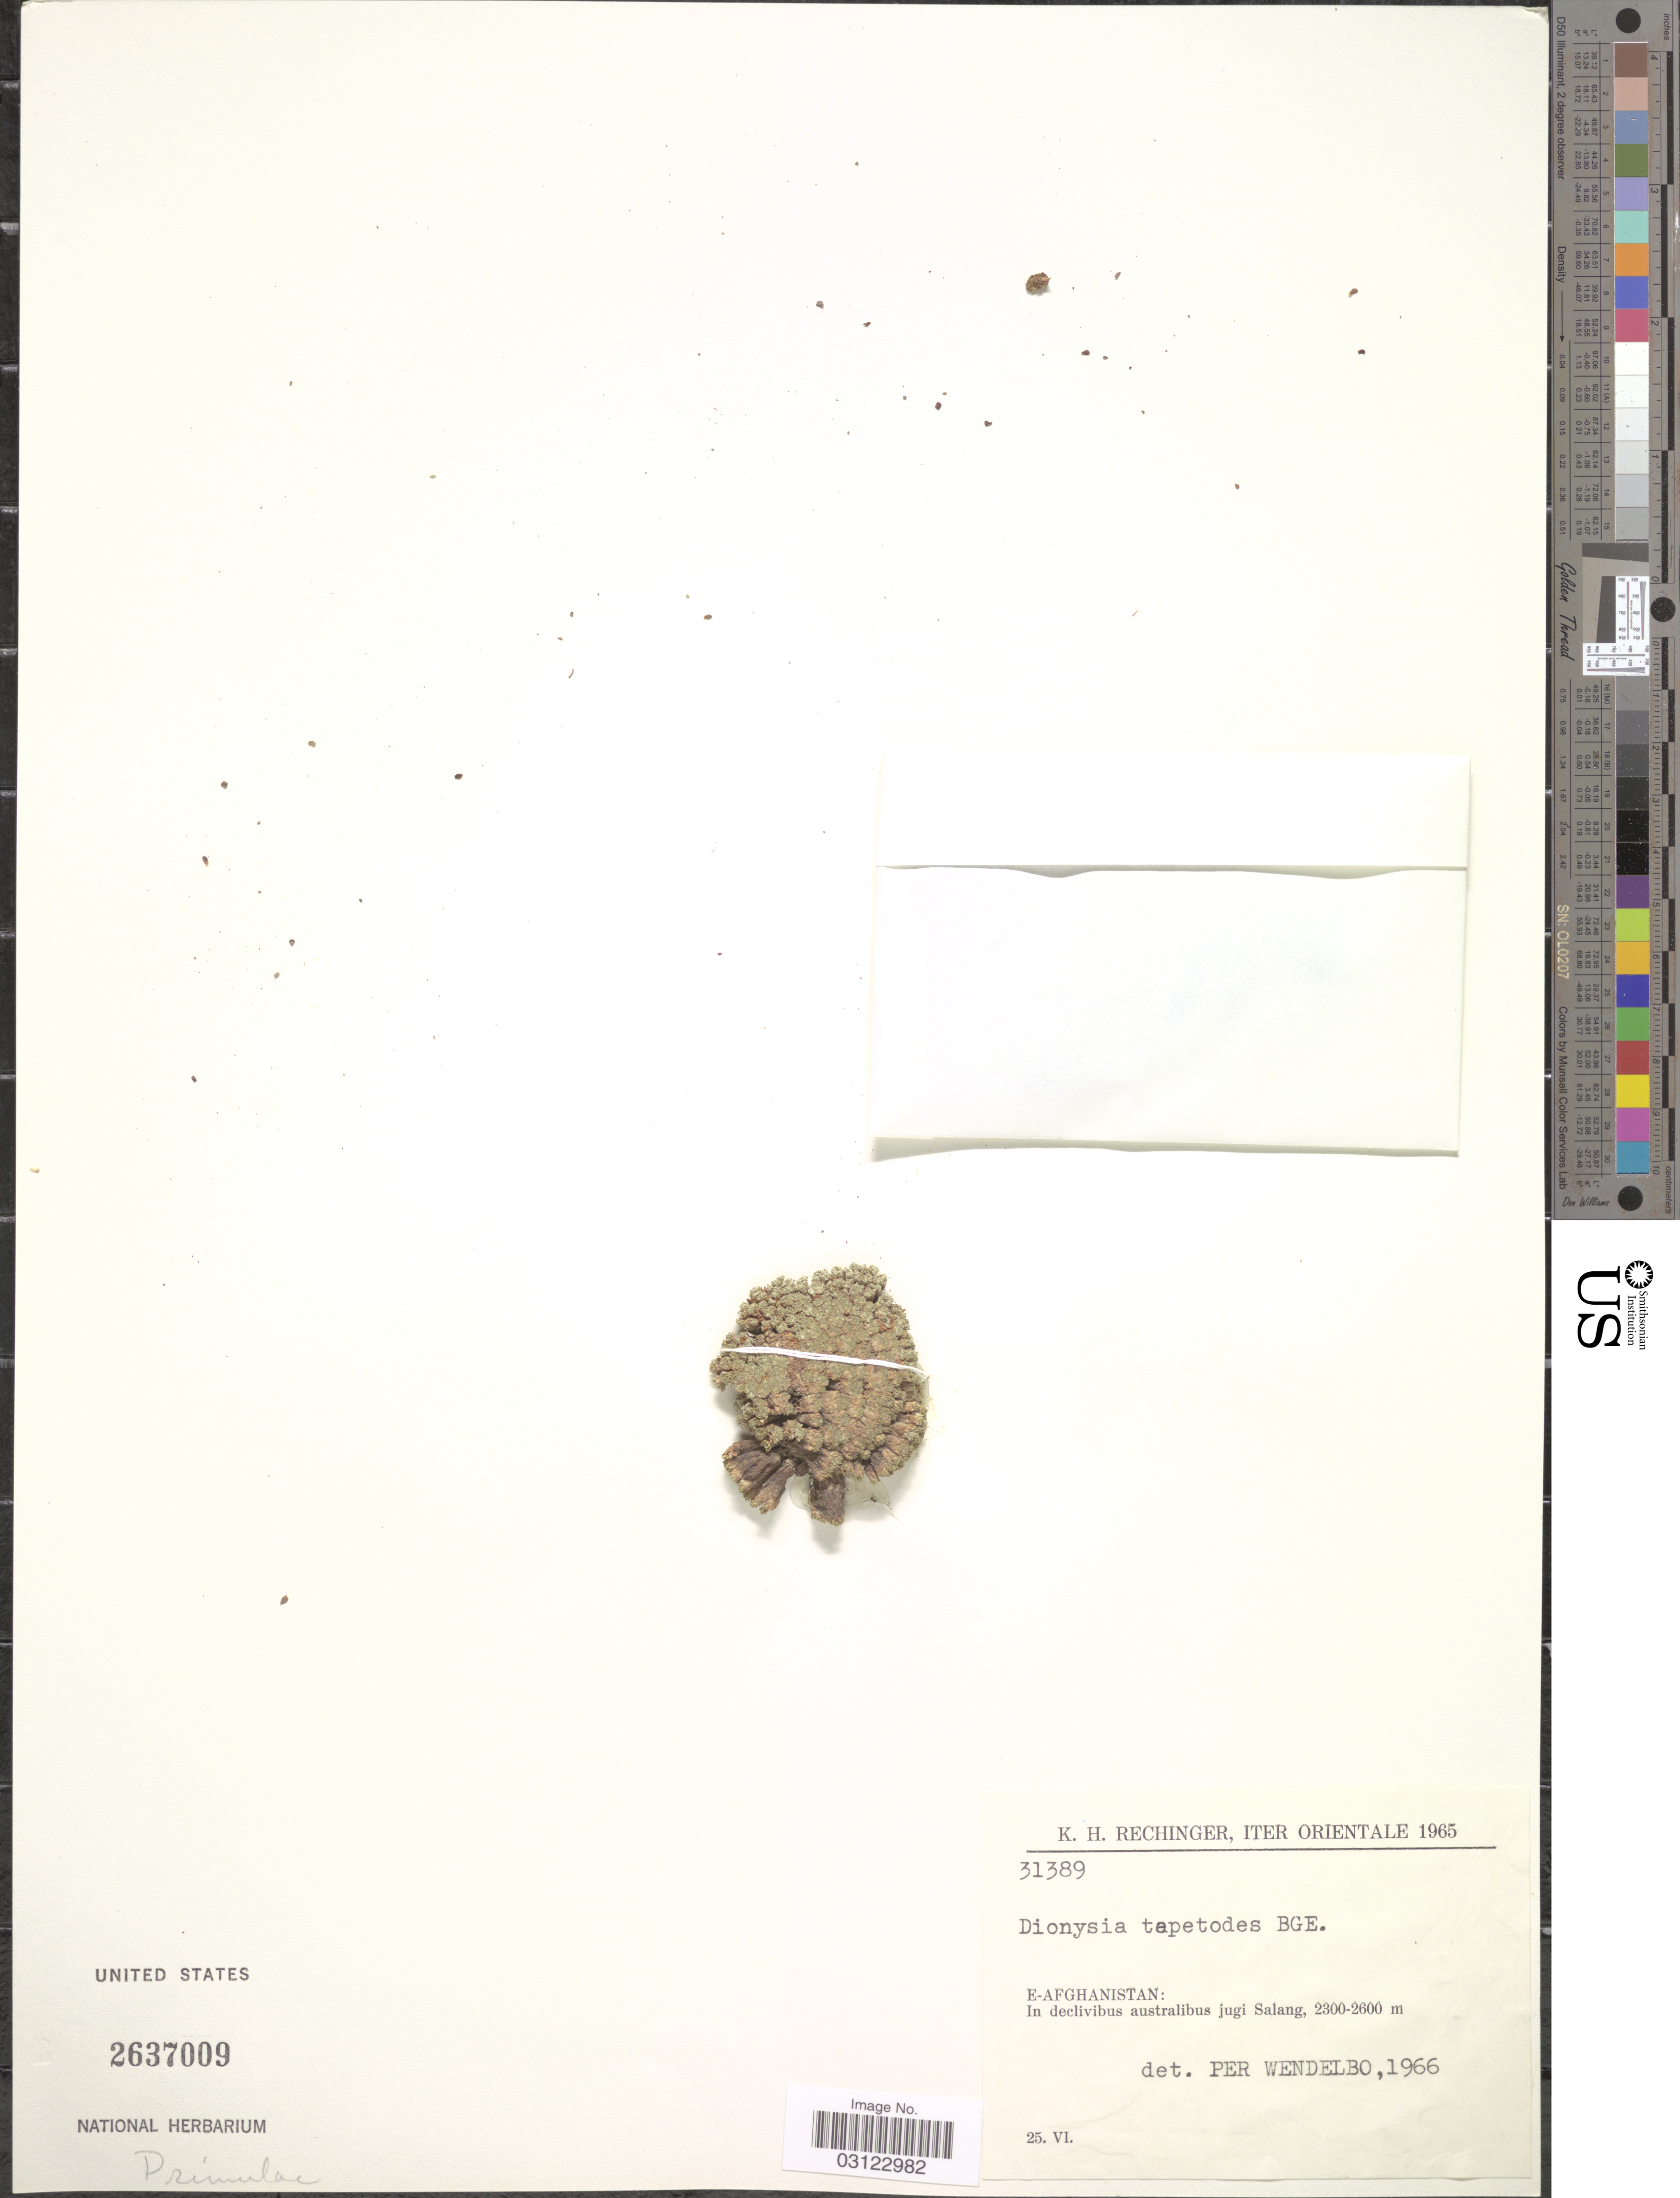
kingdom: Plantae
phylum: Tracheophyta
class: Magnoliopsida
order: Ericales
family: Primulaceae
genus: Dionysia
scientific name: Dionysia tapetodes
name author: Bunge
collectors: K. H. Rechinger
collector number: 31389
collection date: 1965-06-25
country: Afghanistan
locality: Iter Orientale. E-Afghanistan: In declivibus australibus jugi Salang.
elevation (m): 2300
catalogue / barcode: US 2637009